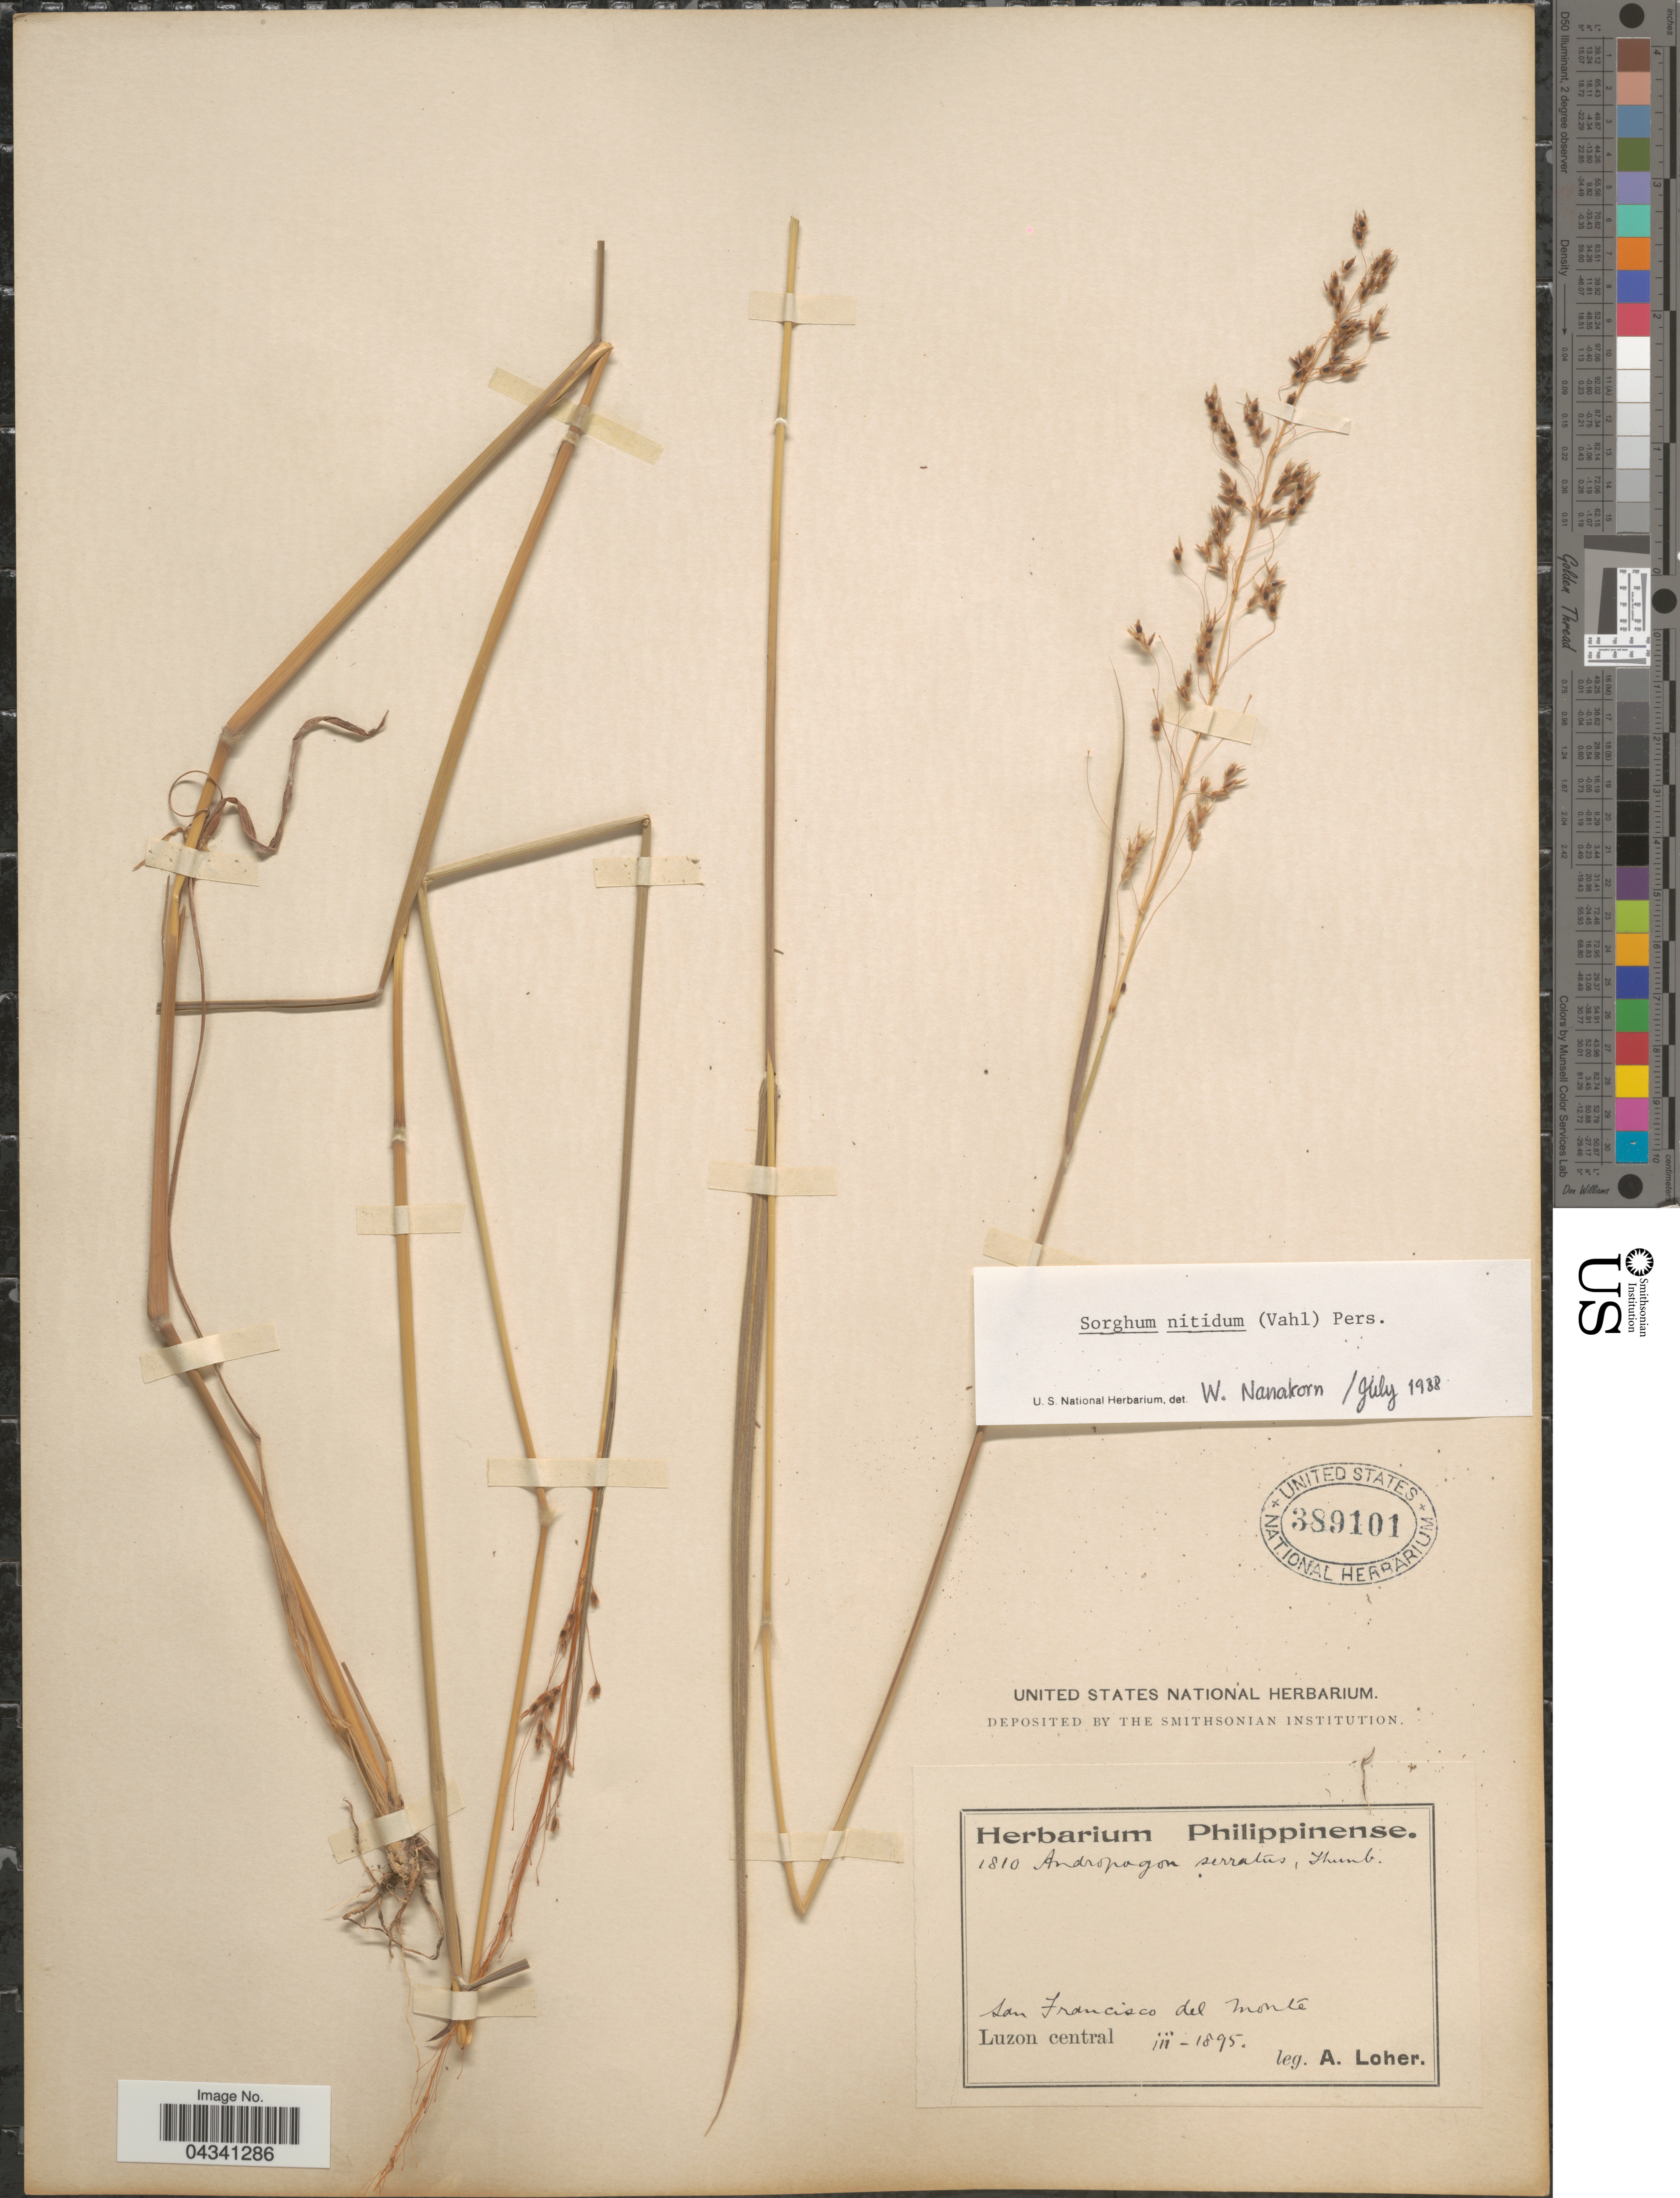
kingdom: Plantae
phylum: Tracheophyta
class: Liliopsida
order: Poales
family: Poaceae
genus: Sorghum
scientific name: Sorghum nitidum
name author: (Vahl) Pers.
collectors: A. Loher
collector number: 1810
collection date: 1895-03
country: Philippines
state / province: Central Luzon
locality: San Francisco del Monte. Luzon central.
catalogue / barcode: US 389101